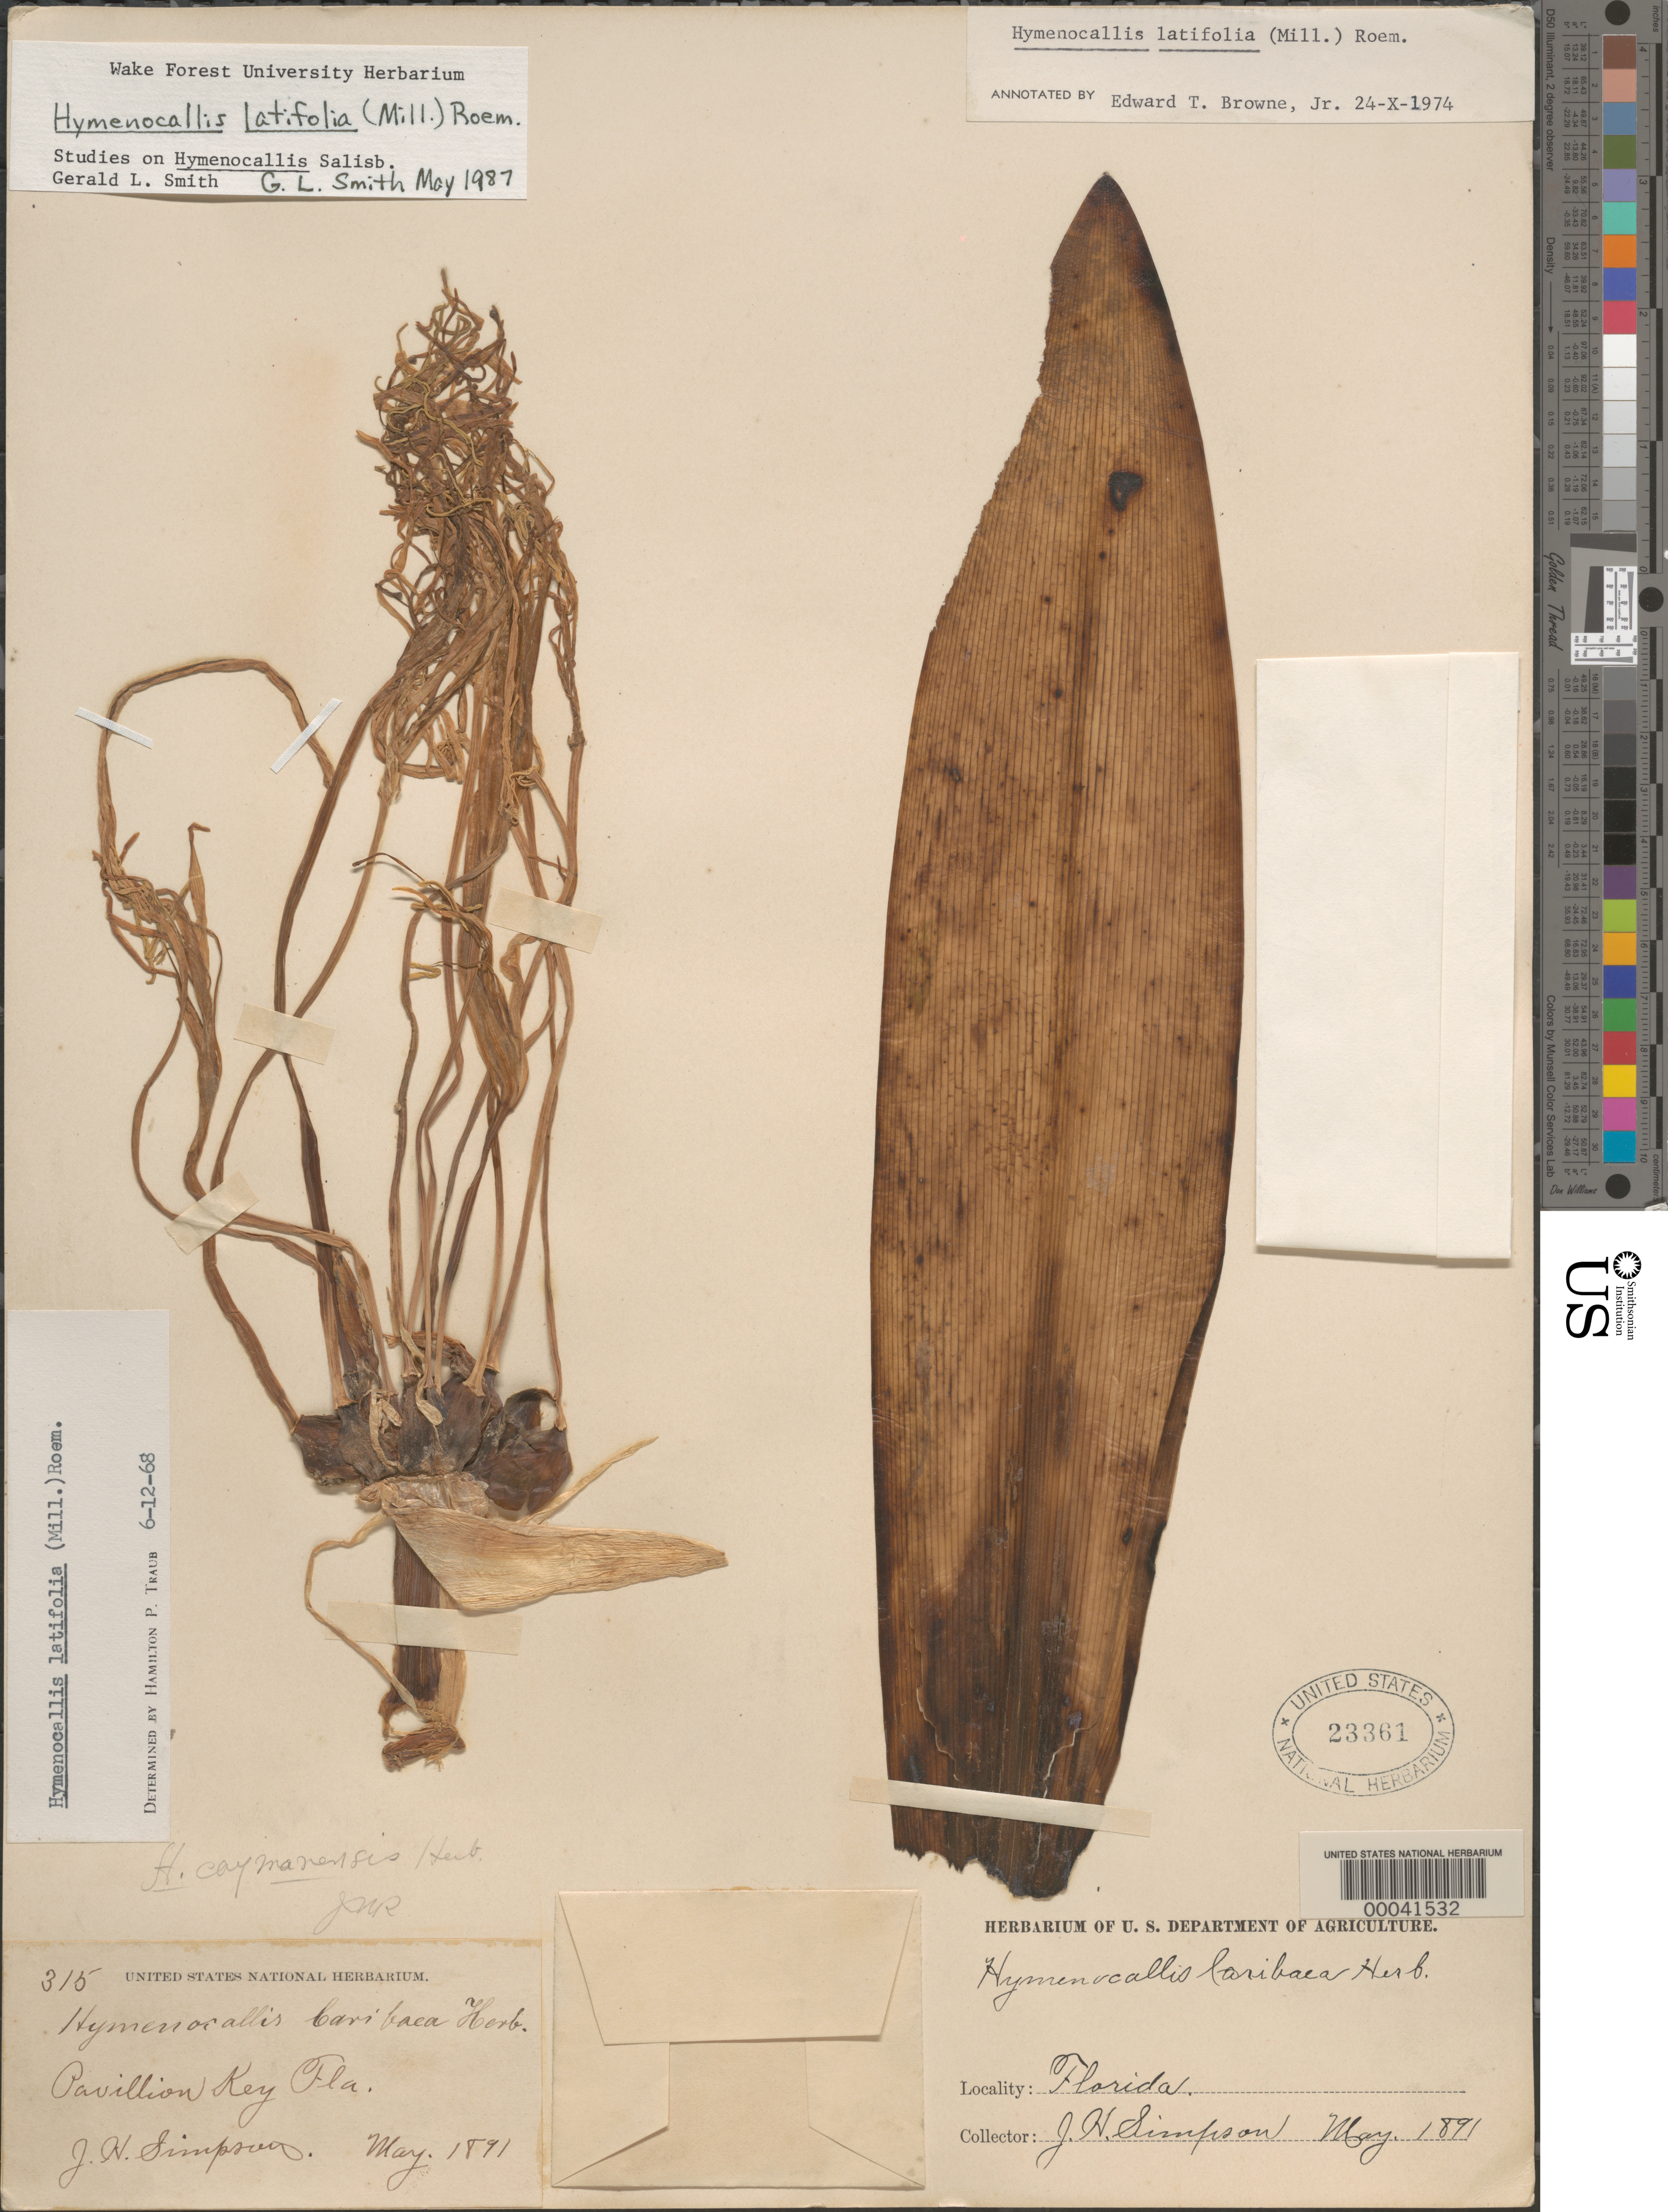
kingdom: Plantae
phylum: Tracheophyta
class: Liliopsida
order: Asparagales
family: Amaryllidaceae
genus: Hymenocallis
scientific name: Hymenocallis latifolia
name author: (Mill.) M. Roem.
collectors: J. H. Simpson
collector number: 315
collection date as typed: May 1891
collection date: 1891-05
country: United States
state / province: Florida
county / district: Monroe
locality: Pavillion key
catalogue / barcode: US 23361